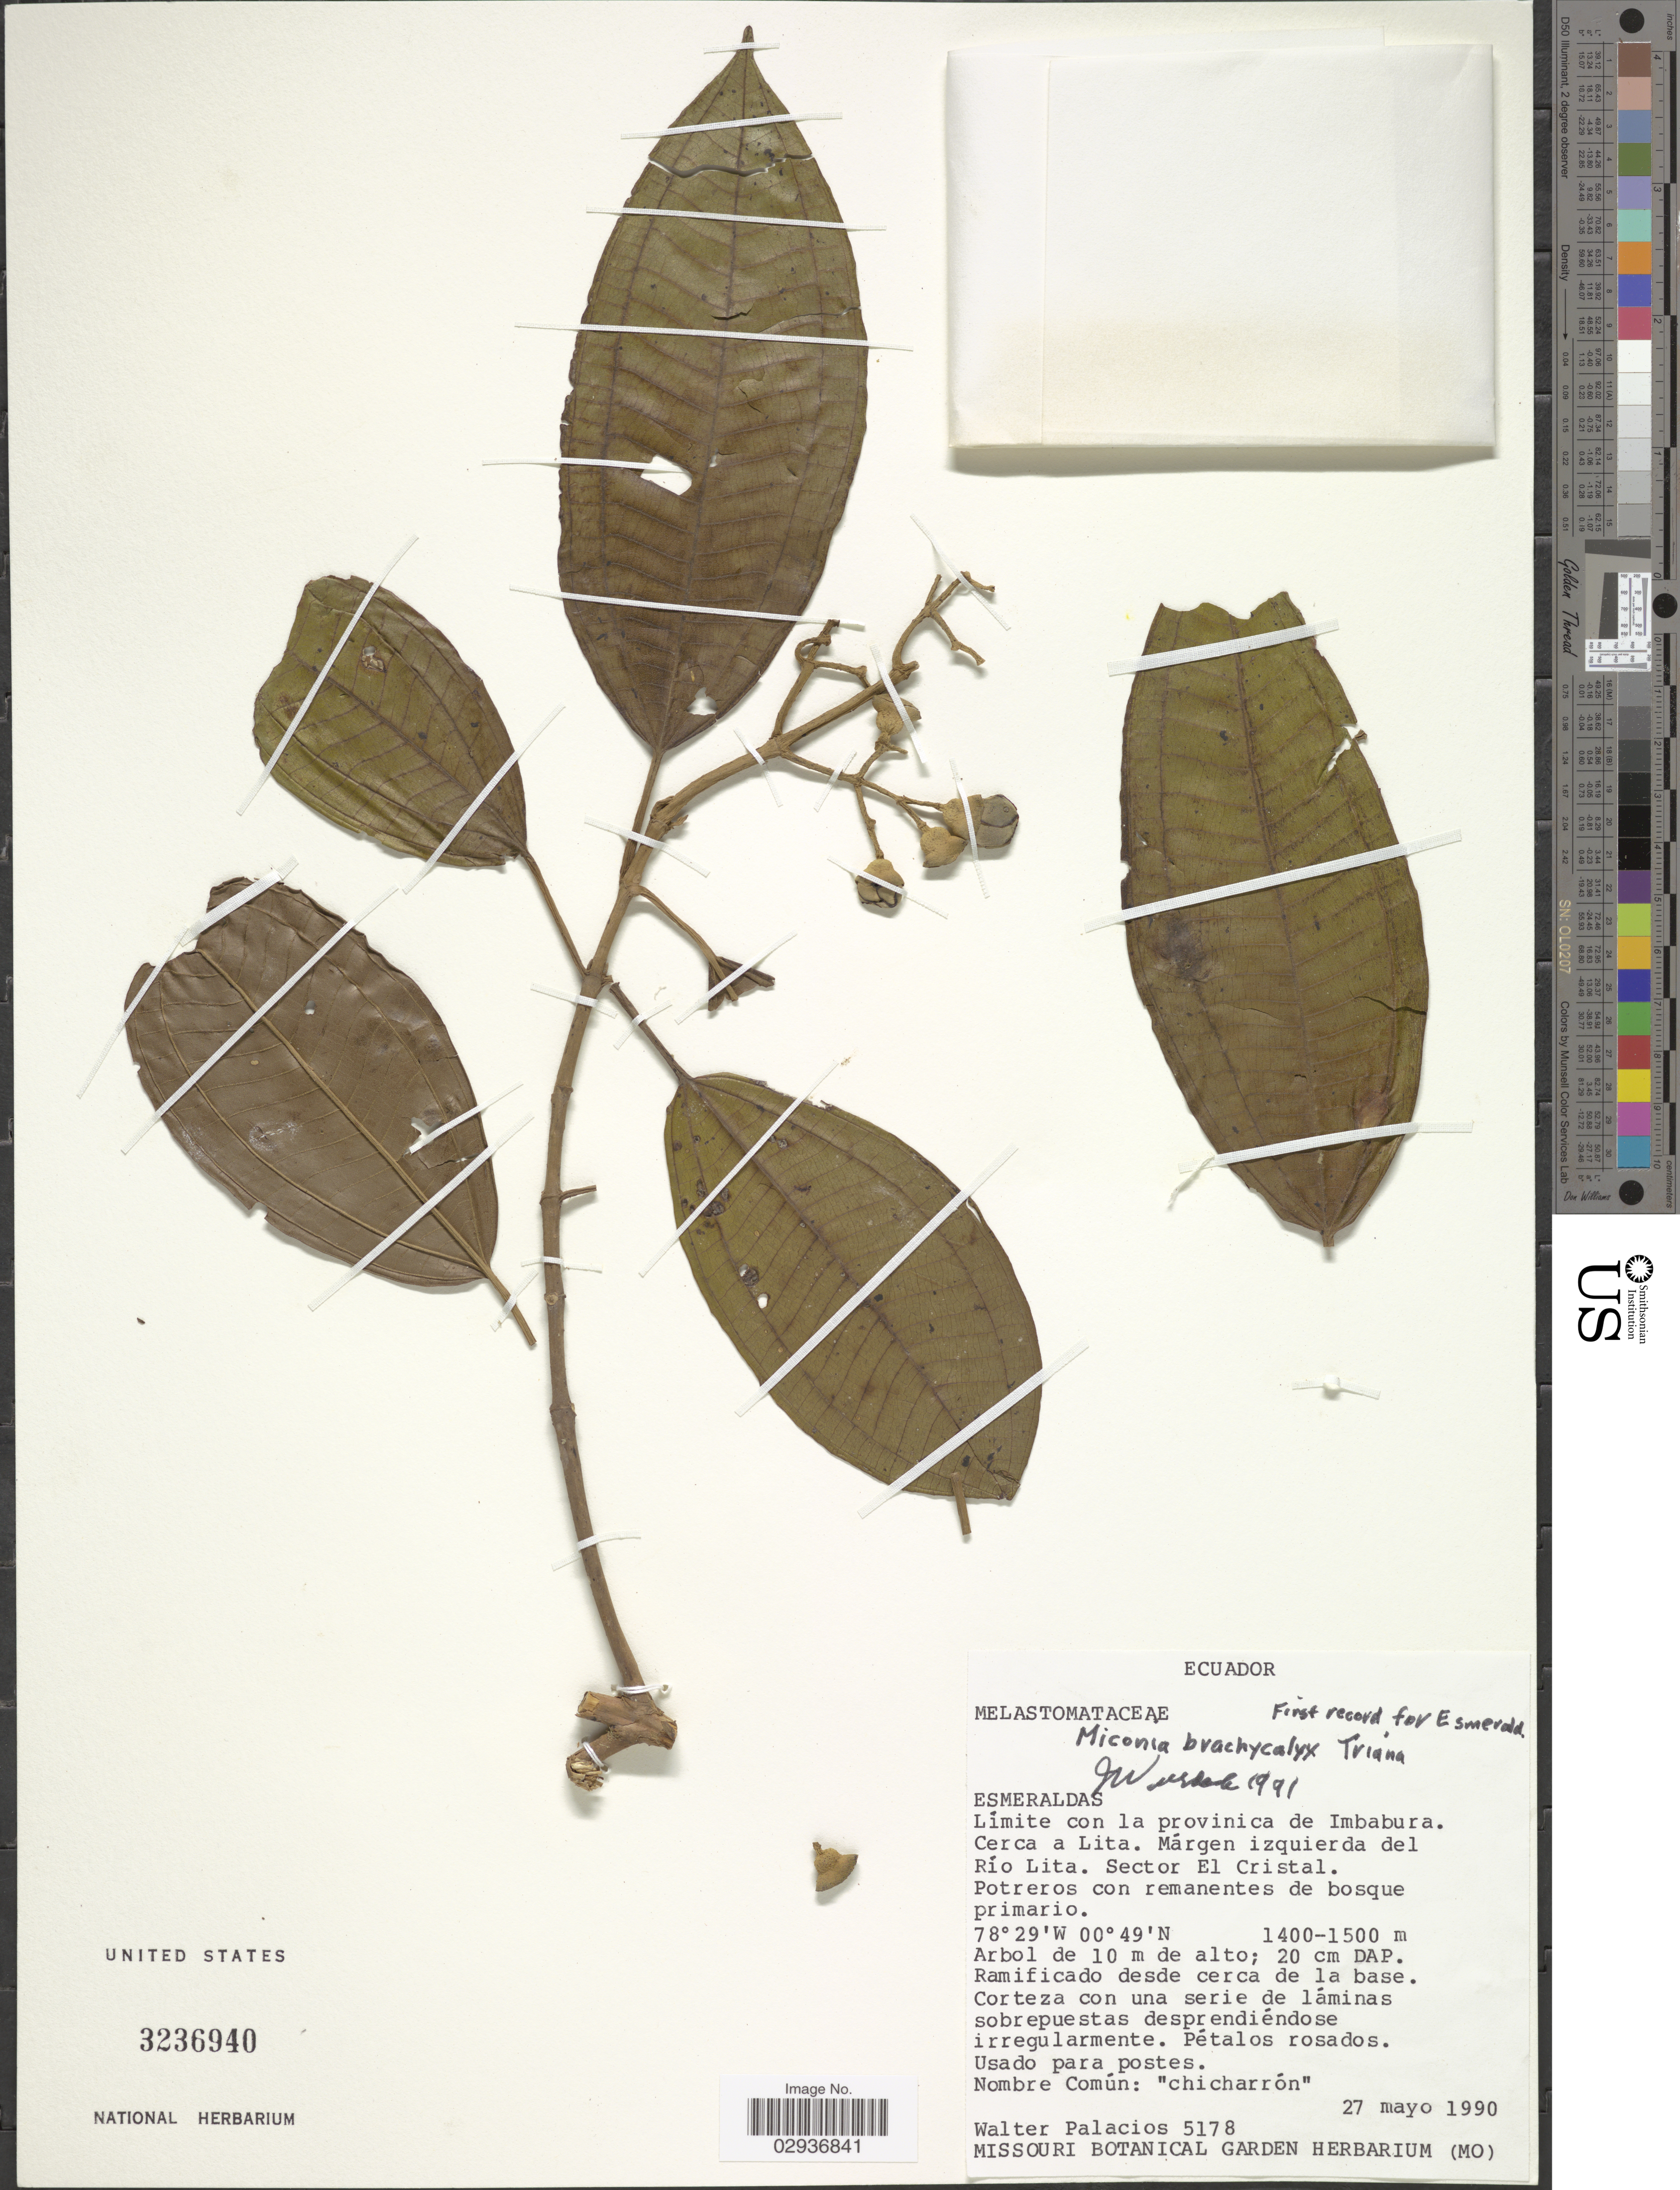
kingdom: Plantae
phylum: Tracheophyta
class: Magnoliopsida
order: Myrtales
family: Melastomataceae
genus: Miconia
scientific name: Miconia brachycalyx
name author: Triana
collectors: W. Palacios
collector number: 5178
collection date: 1990-05-27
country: Ecuador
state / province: Esmeraldas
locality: Límite con la provincia de Imbabura. Cerca a Lita. Márgen izquierda del Río Lita. Sector El Cristal.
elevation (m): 1400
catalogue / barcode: US 3236940